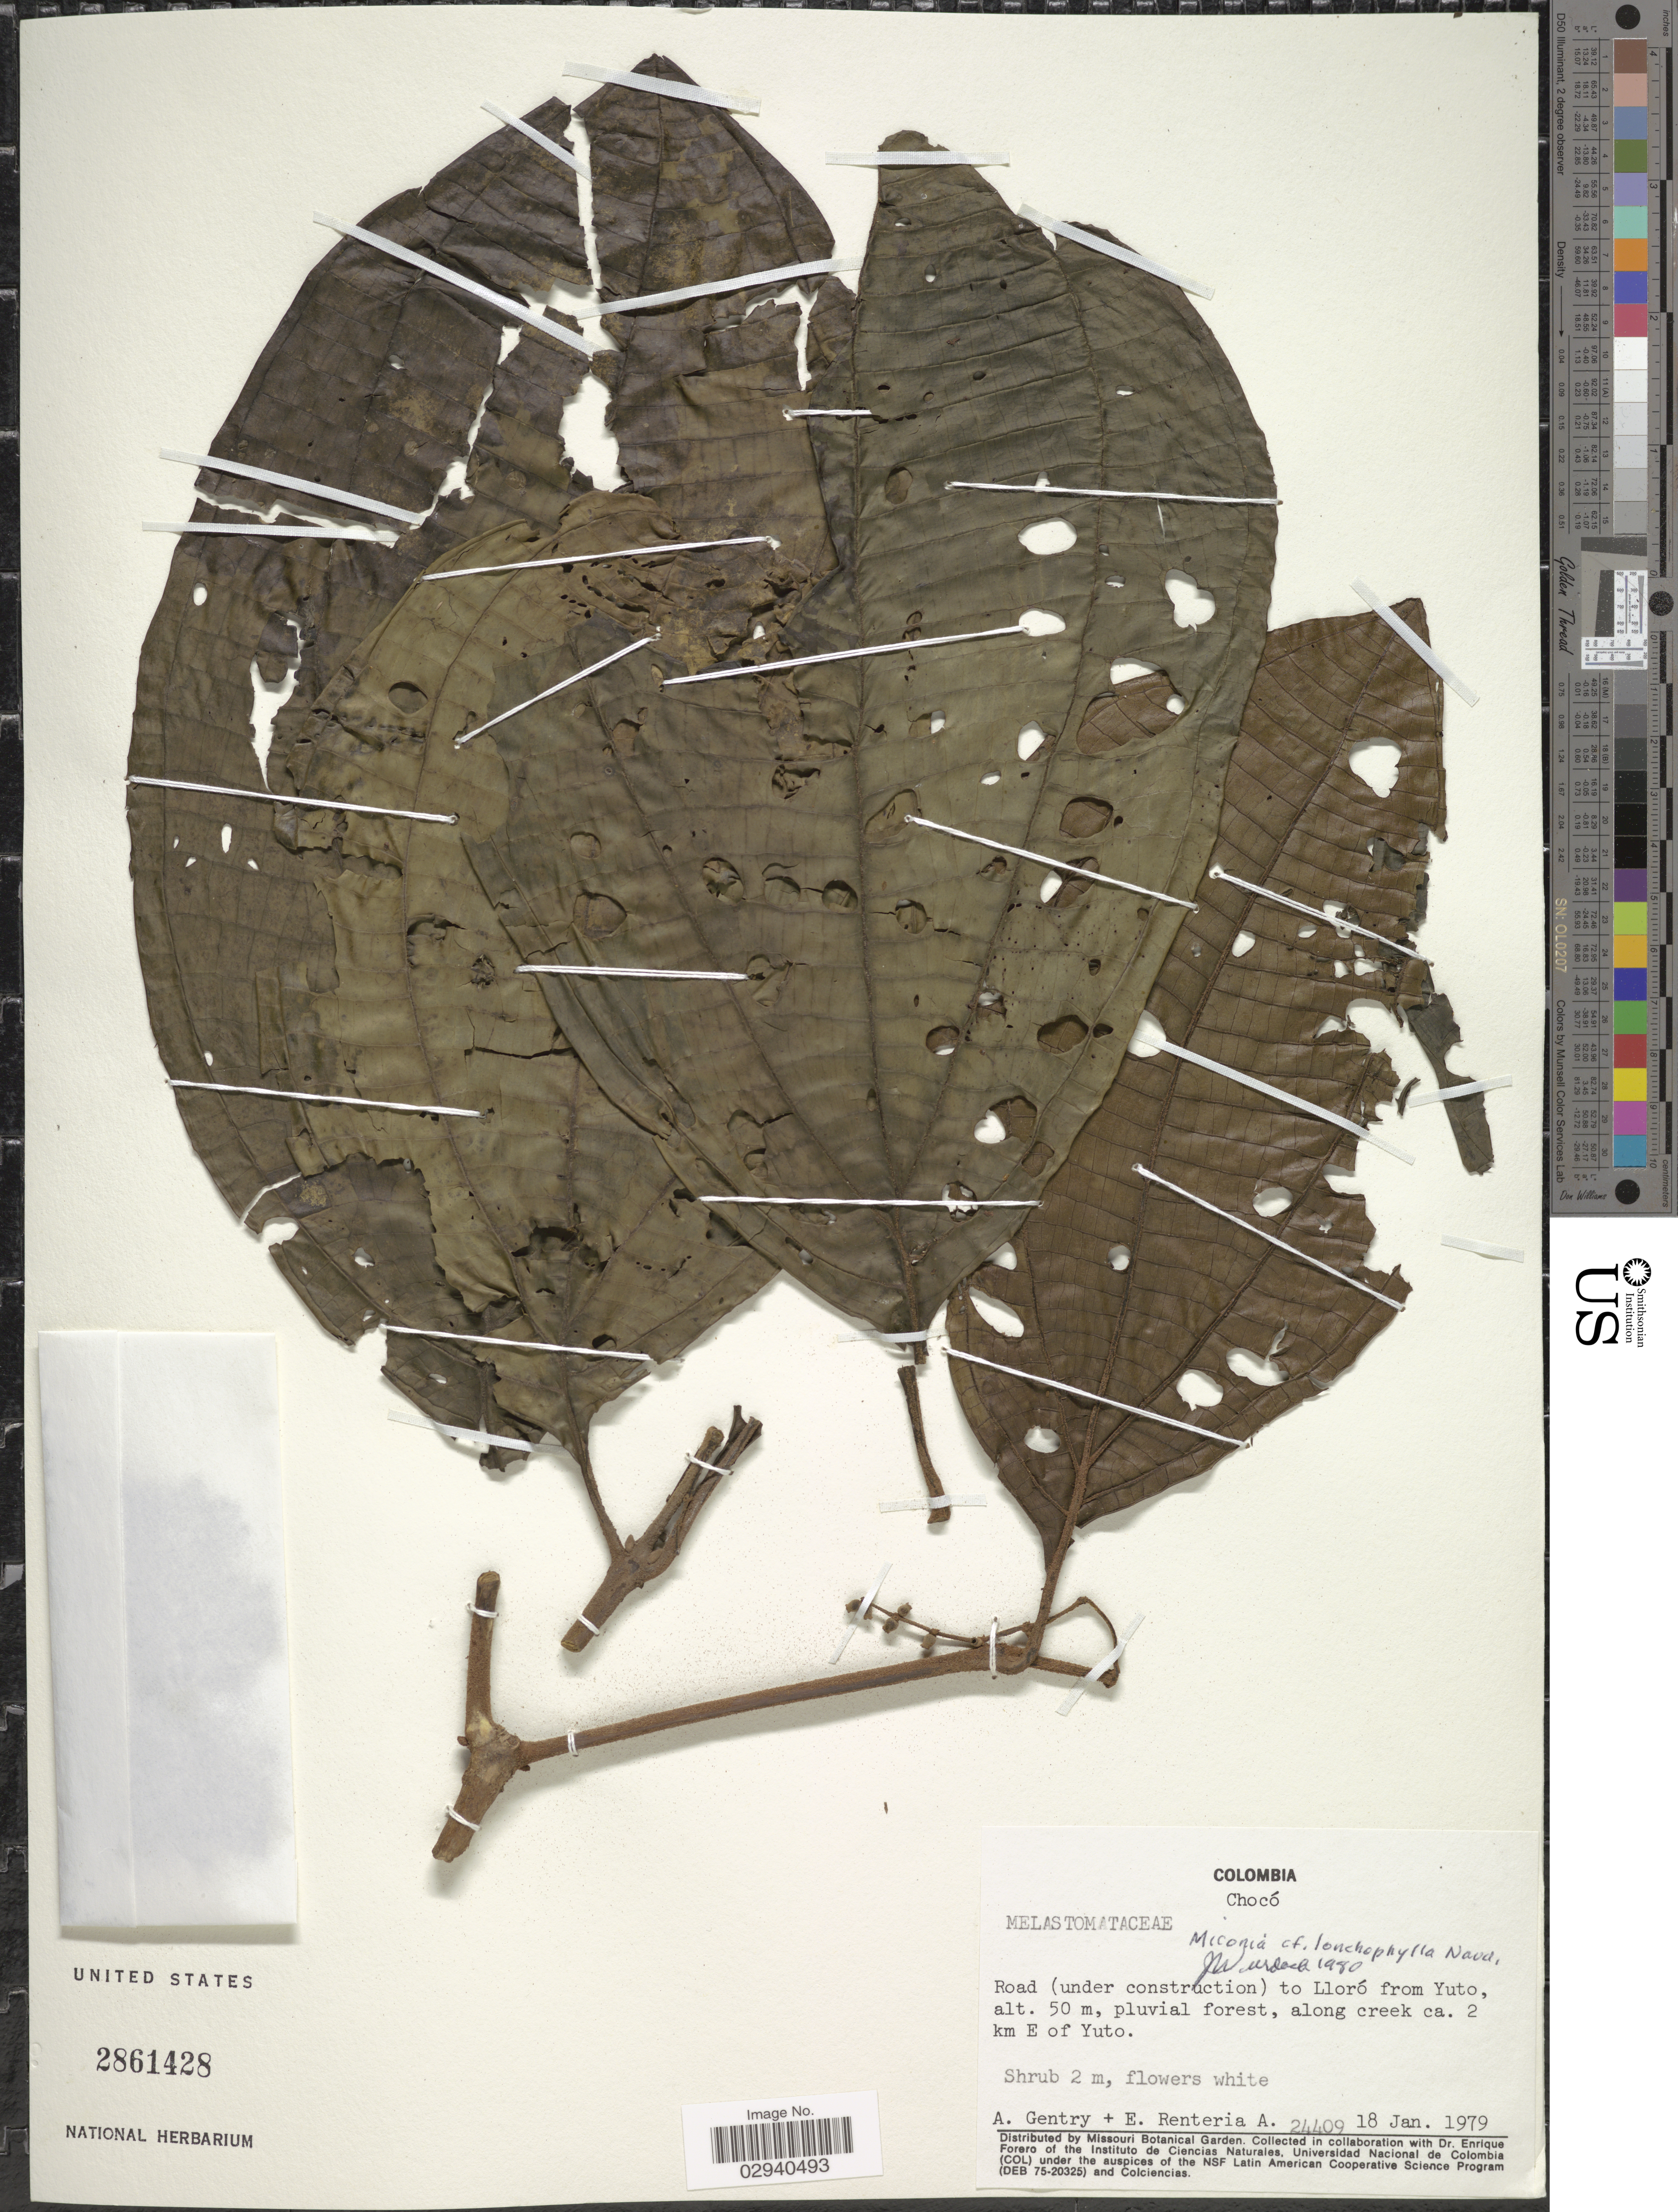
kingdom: Plantae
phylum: Tracheophyta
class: Magnoliopsida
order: Myrtales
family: Melastomataceae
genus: Miconia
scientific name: Miconia lonchophylla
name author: Naudin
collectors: A. H. Gentry & E. Renteria A.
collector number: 24409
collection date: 1979-01-18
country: Colombia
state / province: Chocó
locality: Road (under construction) to Lloró from Yuto, along creek ca. 2 km E of Yuto.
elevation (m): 50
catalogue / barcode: US 2861428